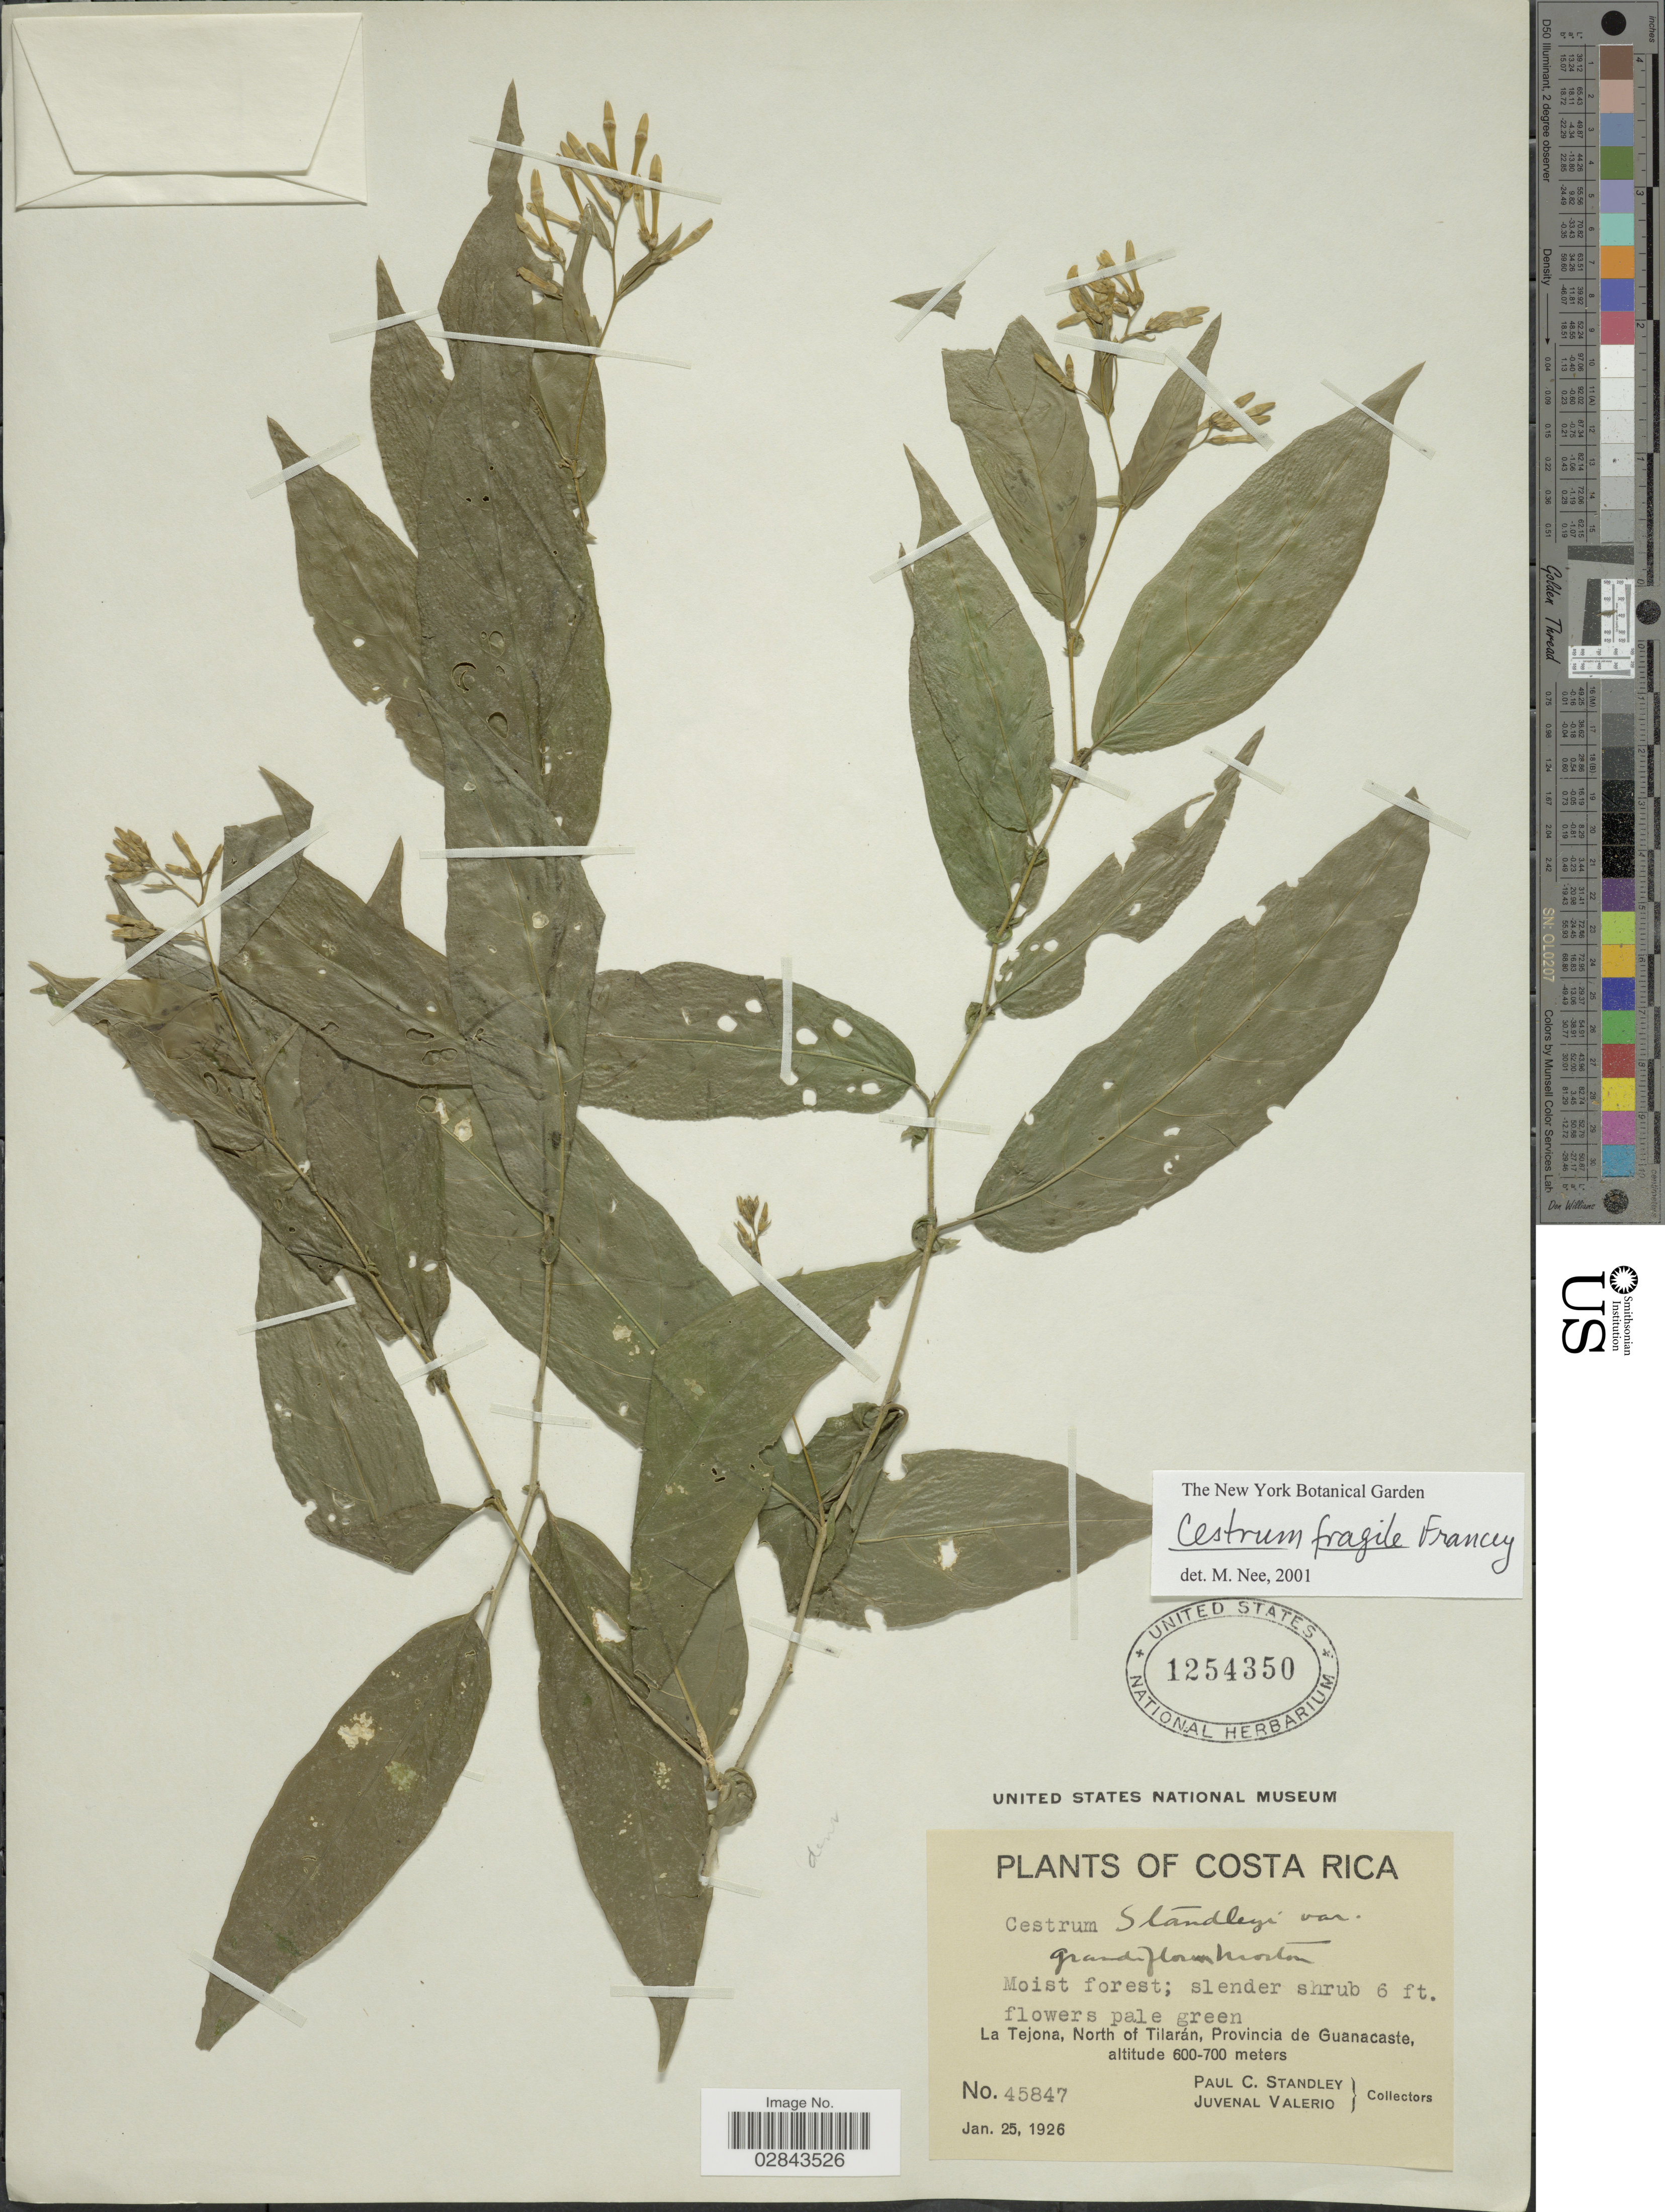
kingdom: Plantae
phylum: Tracheophyta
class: Magnoliopsida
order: Solanales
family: Solanaceae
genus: Cestrum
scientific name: Cestrum fragile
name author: Francey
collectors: P. C. Standley & J. Valerio R.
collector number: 45847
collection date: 1926-01-25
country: Costa Rica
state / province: Guanacaste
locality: Le Tejona, North of Tilarán, Provincia de Guanacaste.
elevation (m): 600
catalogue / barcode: US 1254350